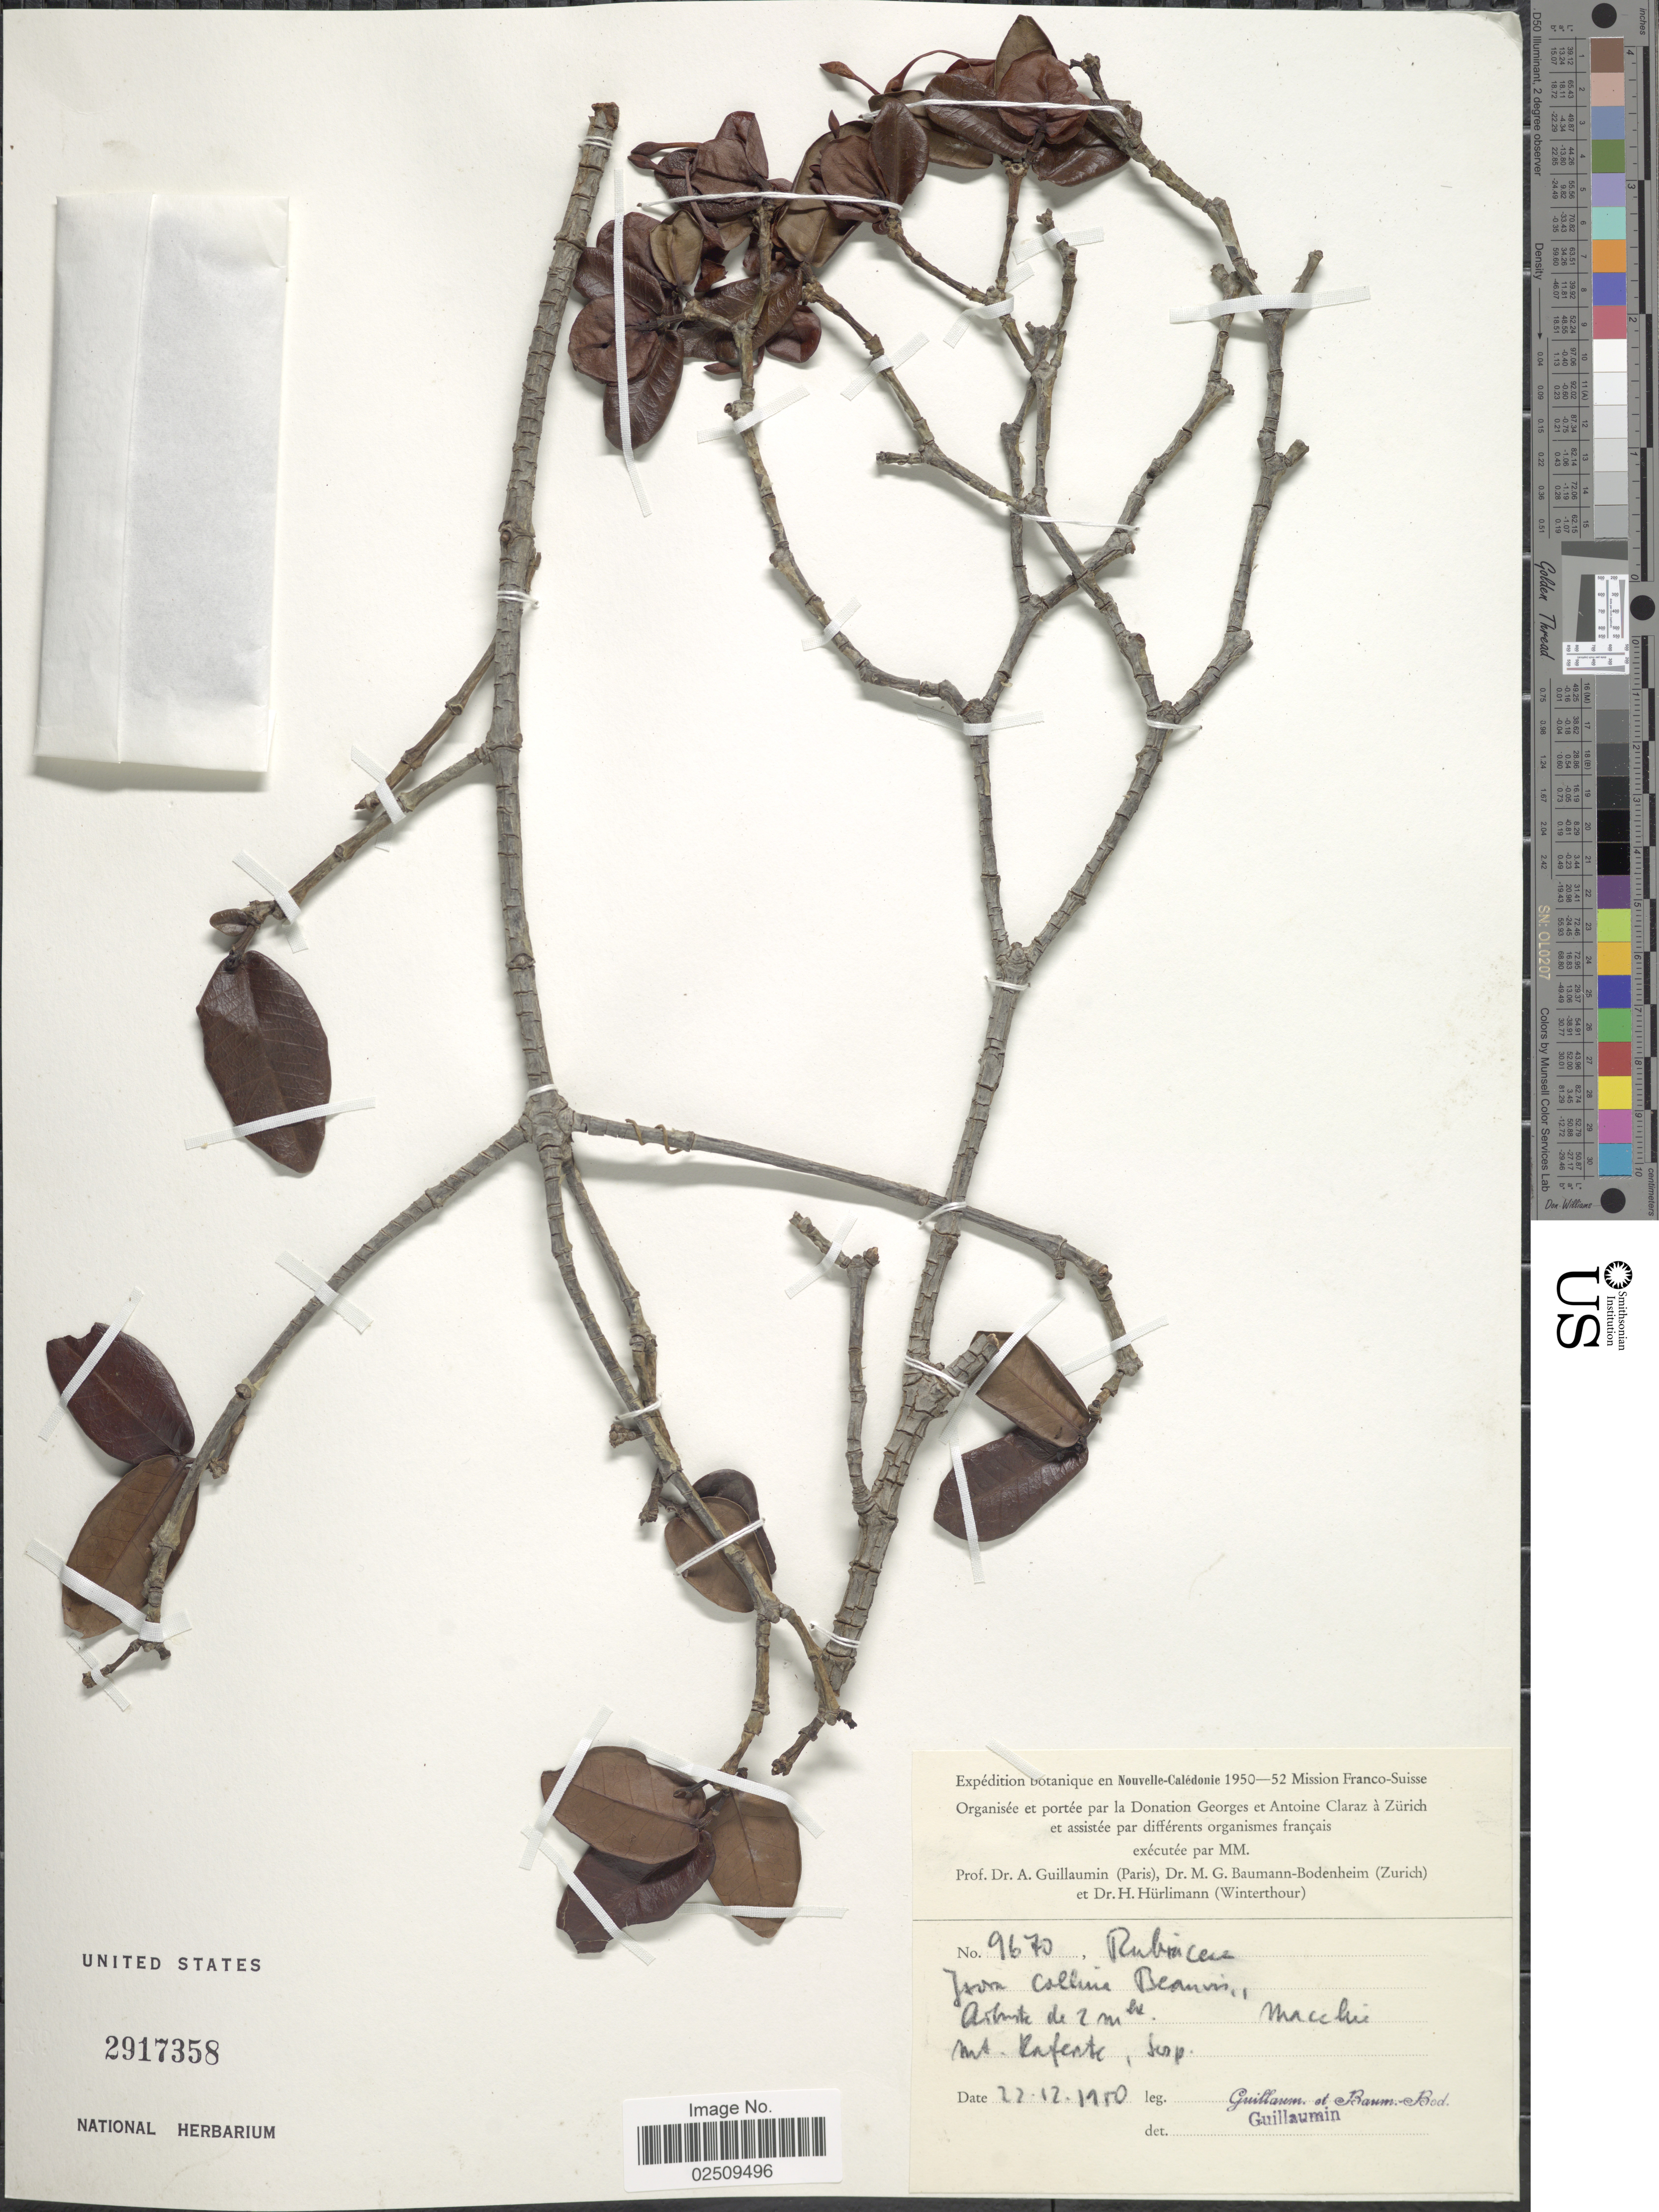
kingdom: Plantae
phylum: Tracheophyta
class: Magnoliopsida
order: Gentianales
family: Rubiaceae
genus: Ixora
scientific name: Ixora collina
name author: (Montrouz.) Beauvis.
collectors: A. Guillaumin & M. G. Baumann-Bodenheim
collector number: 9670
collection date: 1950-12-22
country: New Caledonia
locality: Mt Rafente, [illegible text]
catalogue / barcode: US 2917358